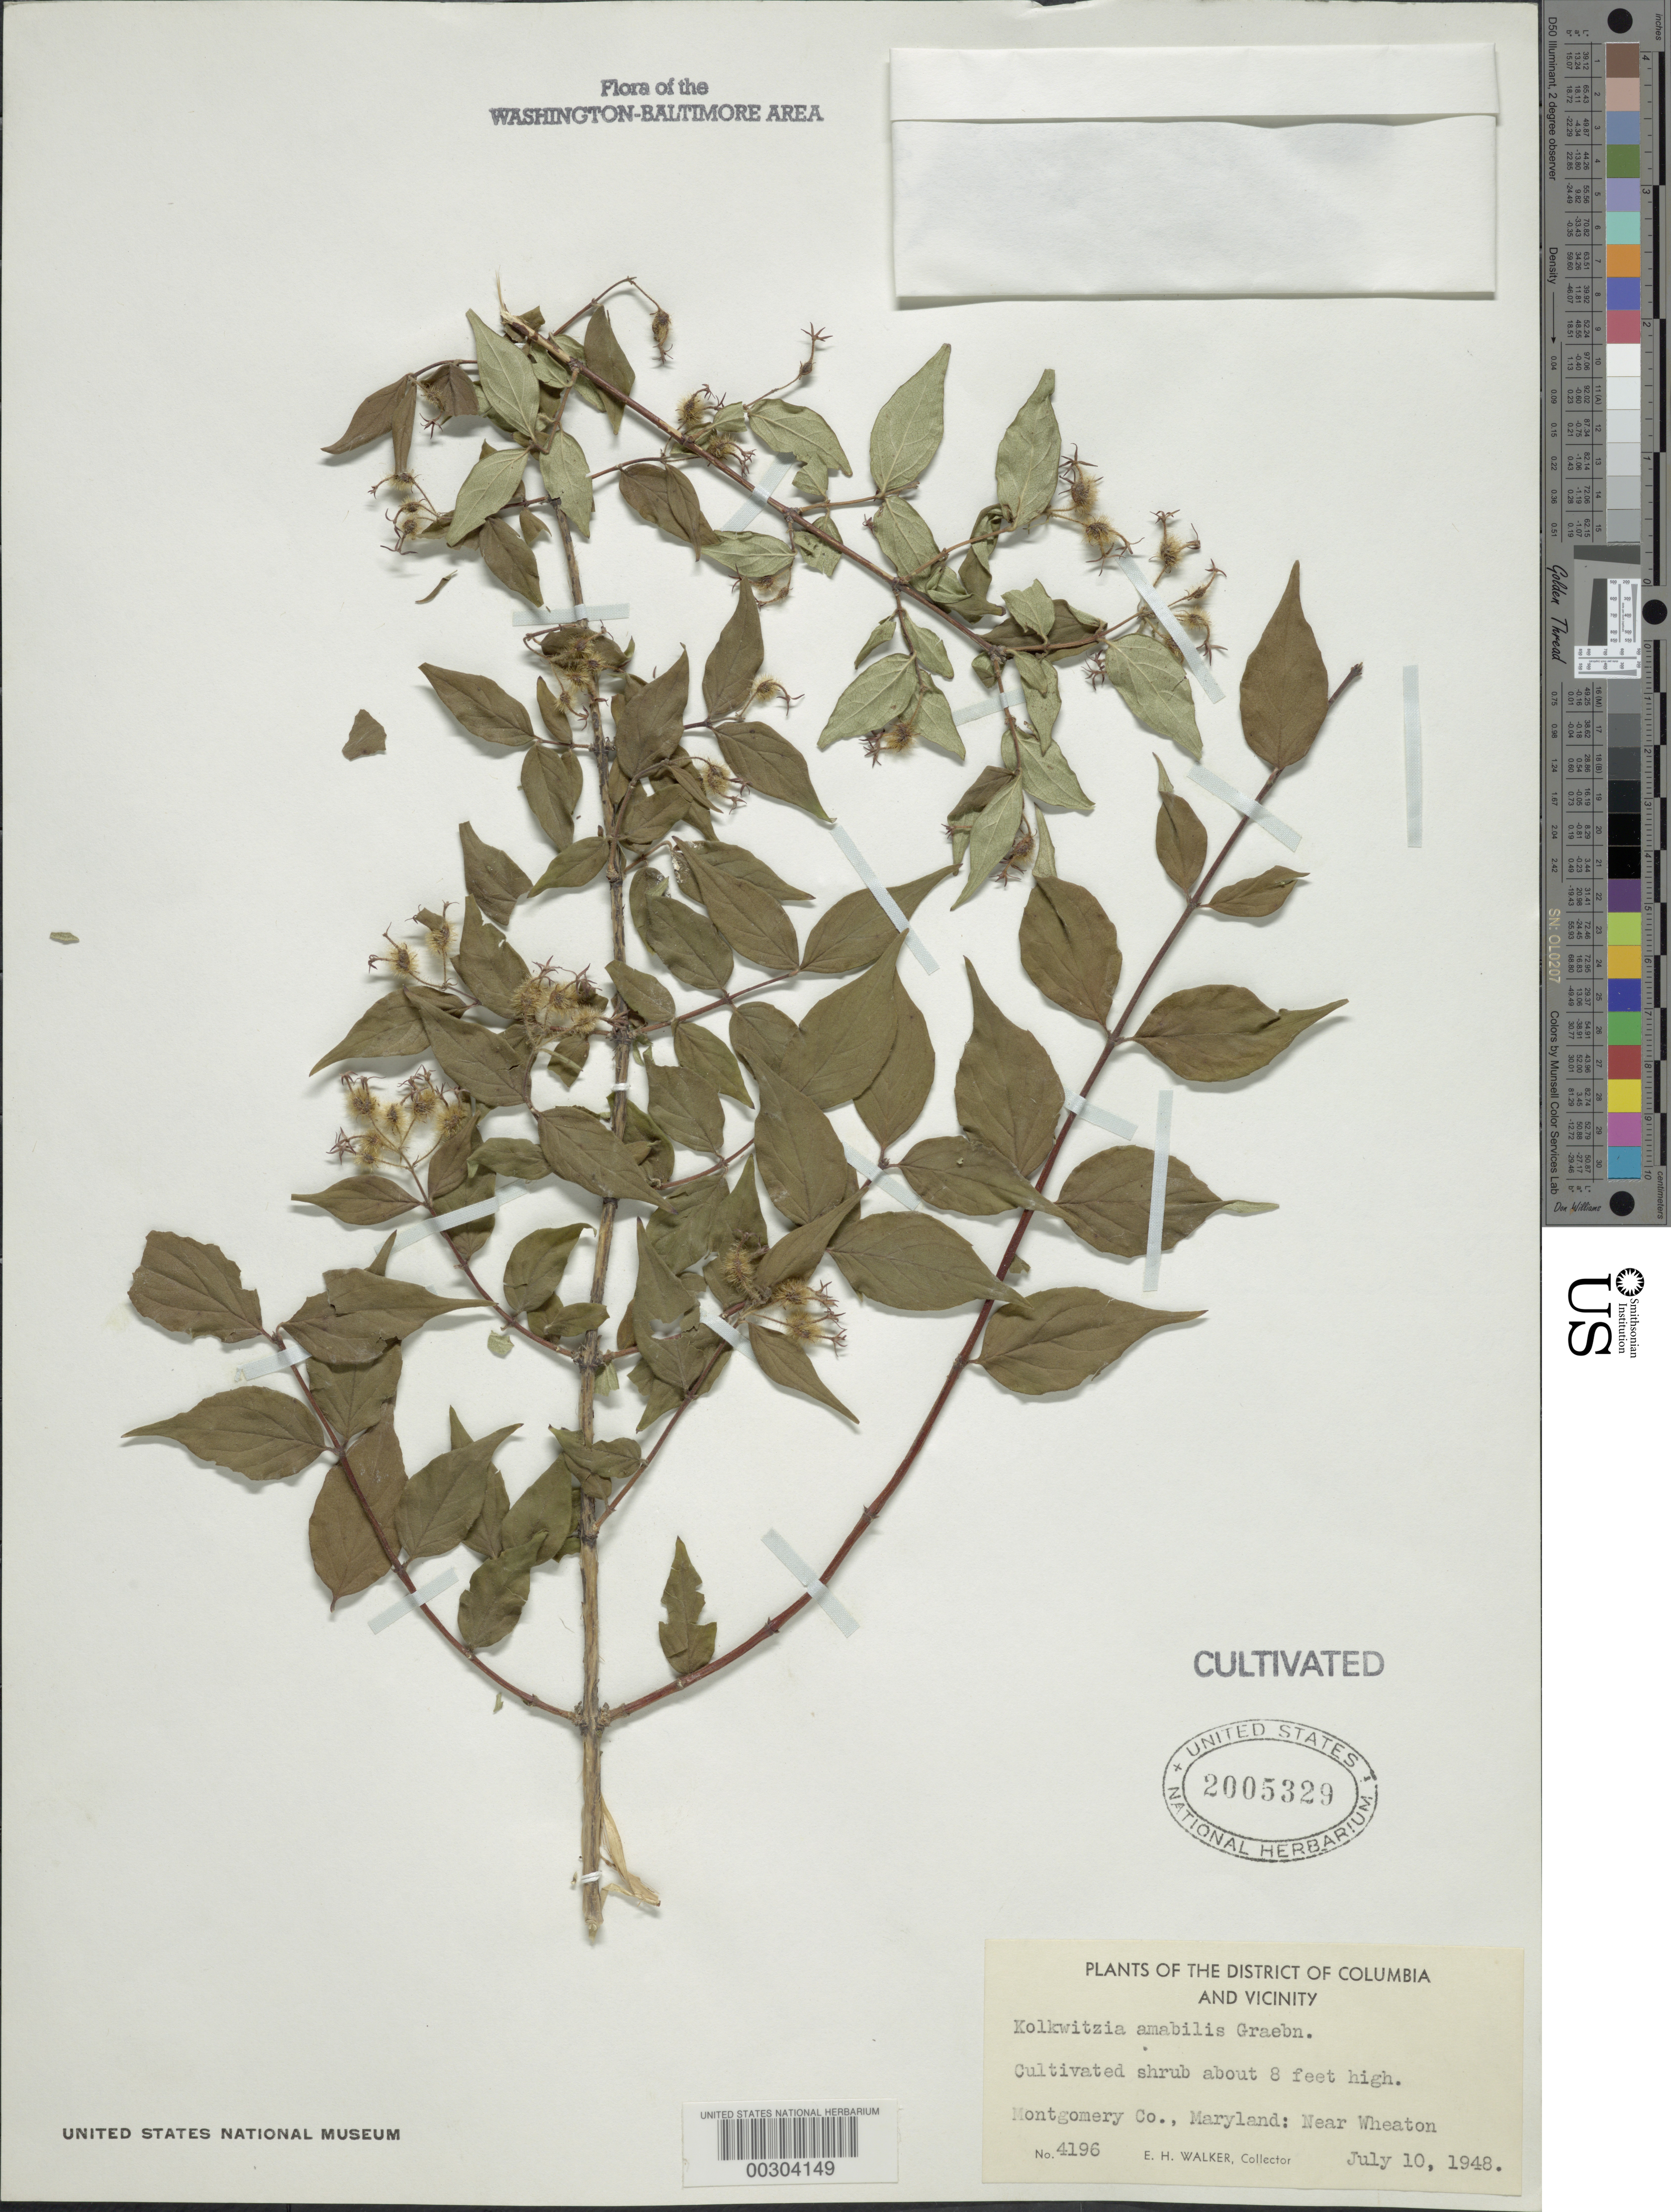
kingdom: Plantae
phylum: Tracheophyta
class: Magnoliopsida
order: Dipsacales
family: Caprifoliaceae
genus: Kolkwitzia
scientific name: Kolkwitzia amabilis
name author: Graebn.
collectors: E. H. Walker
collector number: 4196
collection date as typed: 10 Jul 1948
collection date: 1948-07-10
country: United States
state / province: Maryland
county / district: Montgomery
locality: Near Wheaton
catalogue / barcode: US 2005329